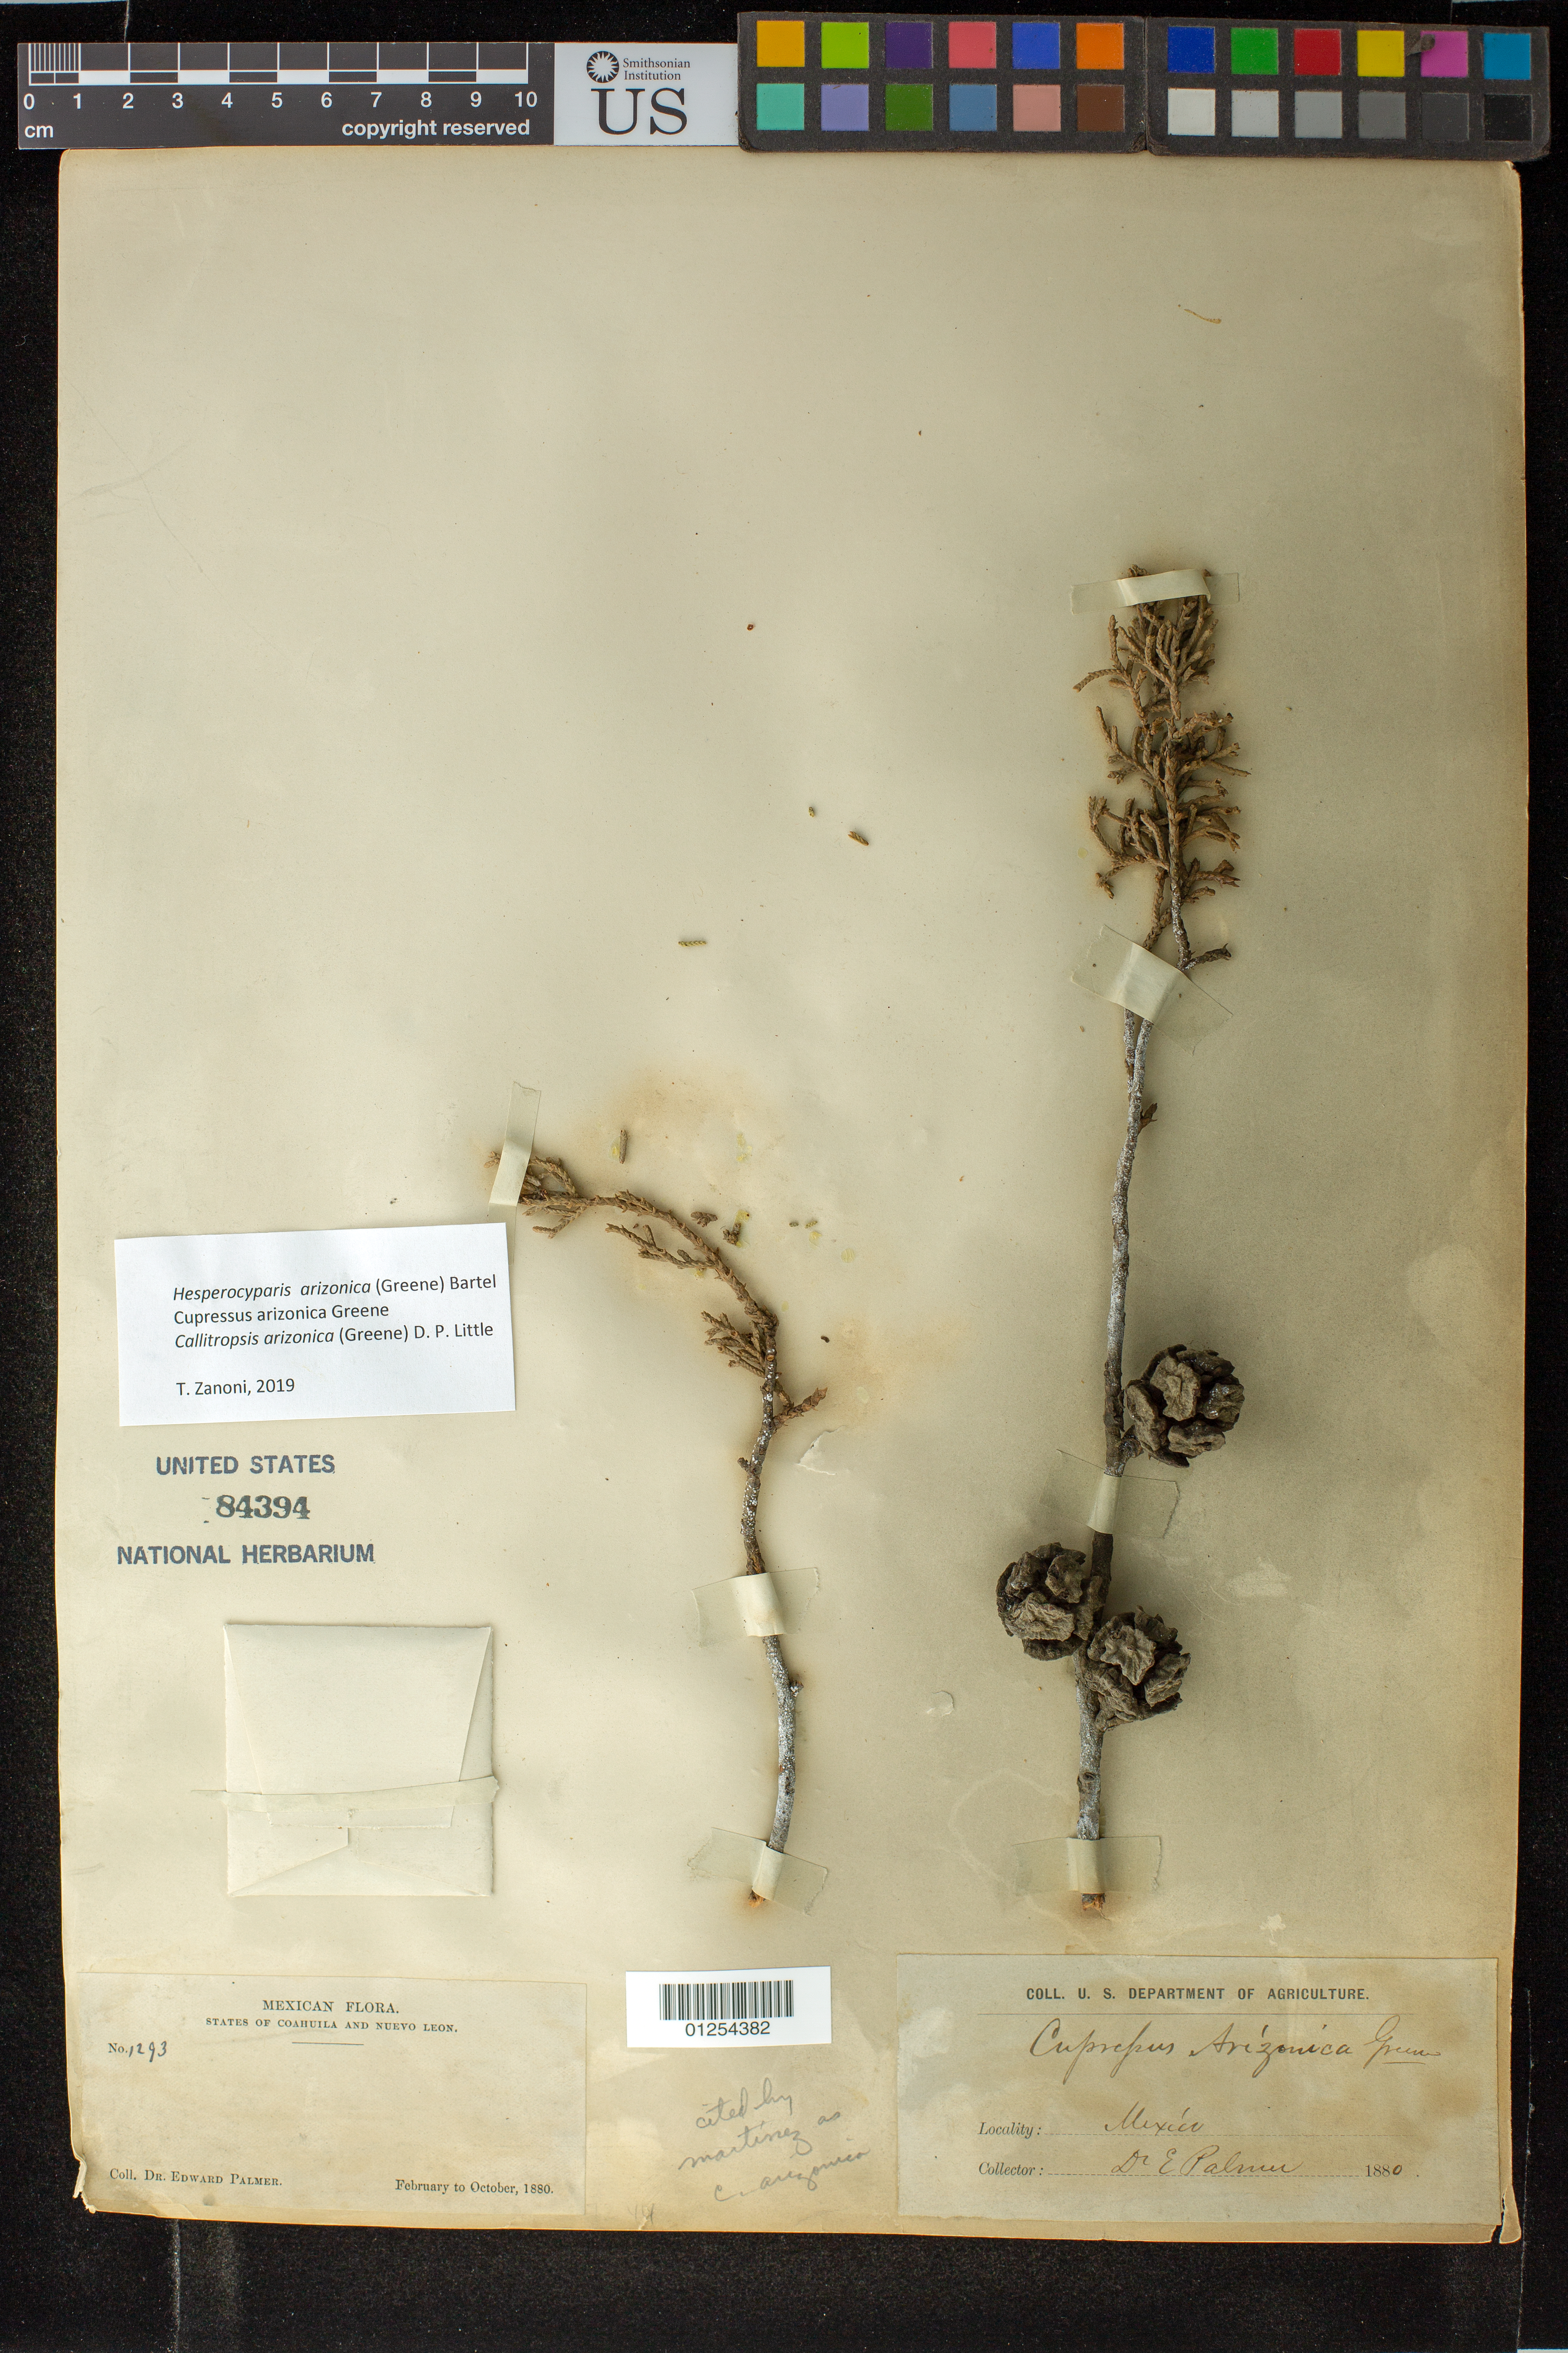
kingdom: Plantae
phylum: Tracheophyta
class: Pinopsida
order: Pinales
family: Cupressaceae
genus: Hesperocyparis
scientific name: Hesperocyparis arizonica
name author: (Greene) Bartel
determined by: Zanoni, T. A., (NY), New York Botanical Garden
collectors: E. Palmer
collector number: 1293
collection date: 1880-02/1880-10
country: Mexico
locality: States of Coahuila and Nuevo Leon.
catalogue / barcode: US 84394